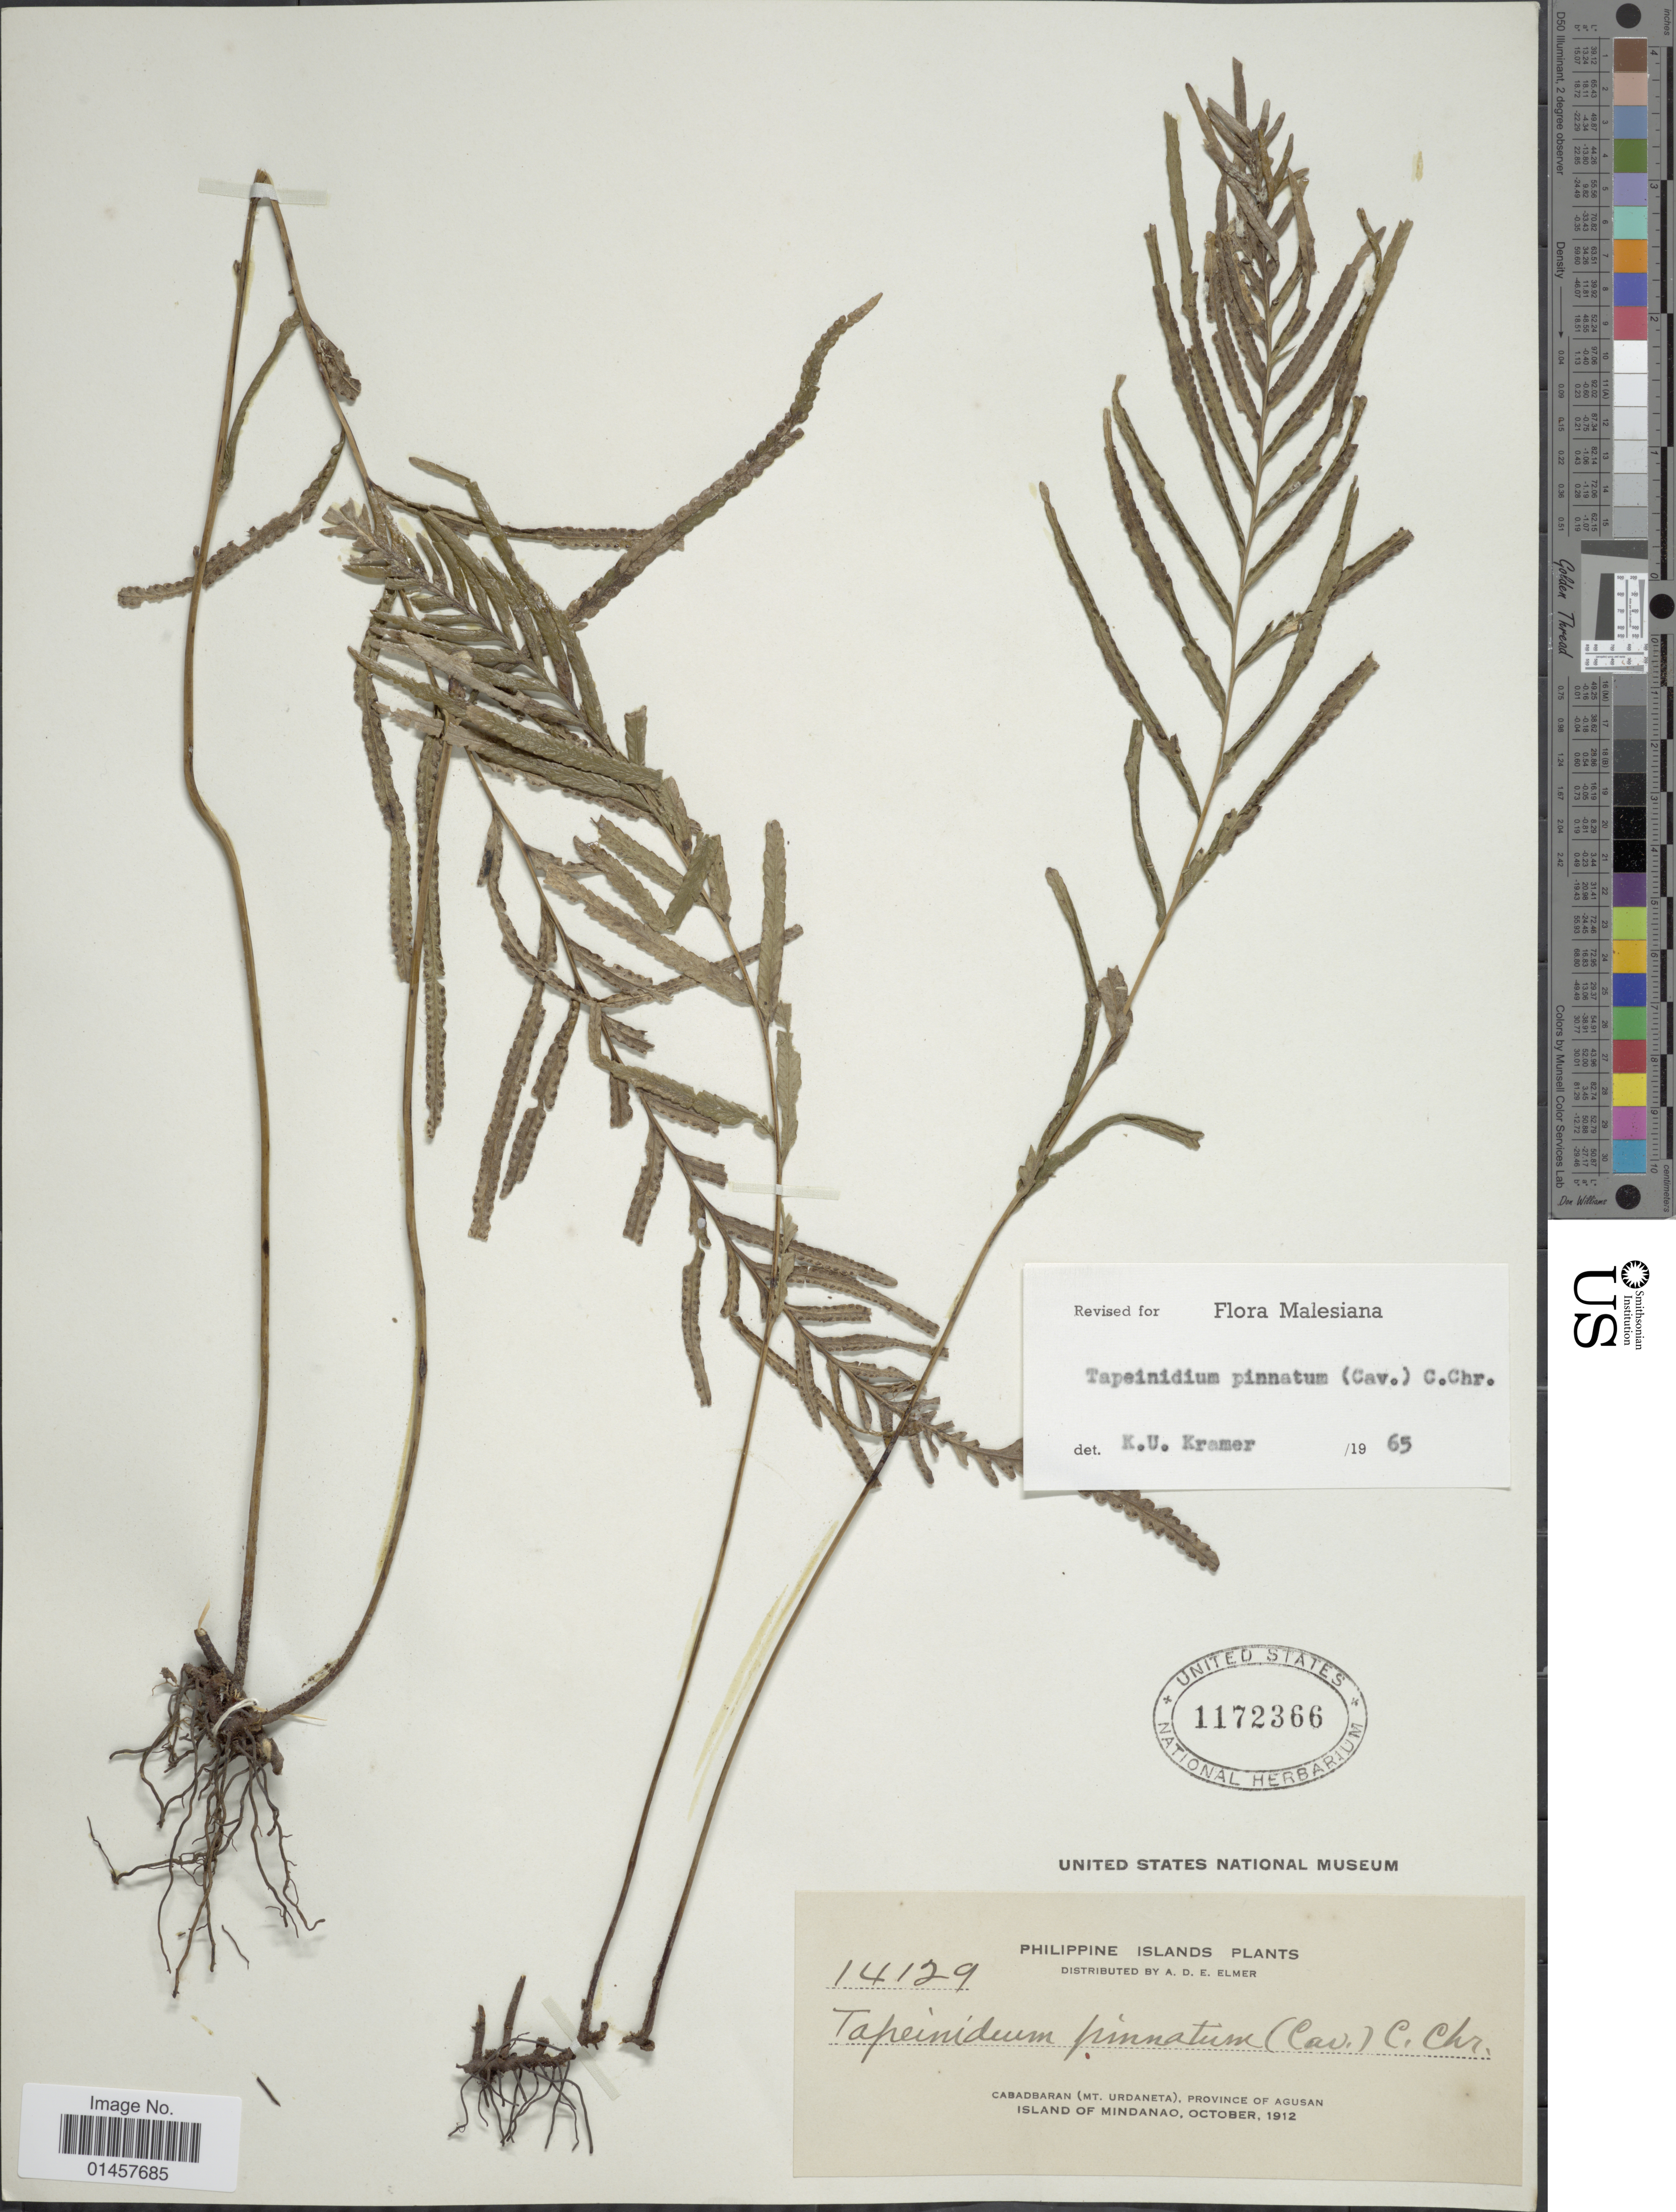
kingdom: Plantae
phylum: Tracheophyta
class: Polypodiopsida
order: Polypodiales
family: Lindsaeaceae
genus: Tapeinidium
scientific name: Tapeinidium pinnatum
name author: (Cav.) C. Chr.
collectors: A. D. E. Elmer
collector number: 14129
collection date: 1912-10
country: Philippines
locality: Cabadbaran(Mt. Urdaneta), province of Agusan, Island of Mindanao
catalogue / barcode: US 1172366